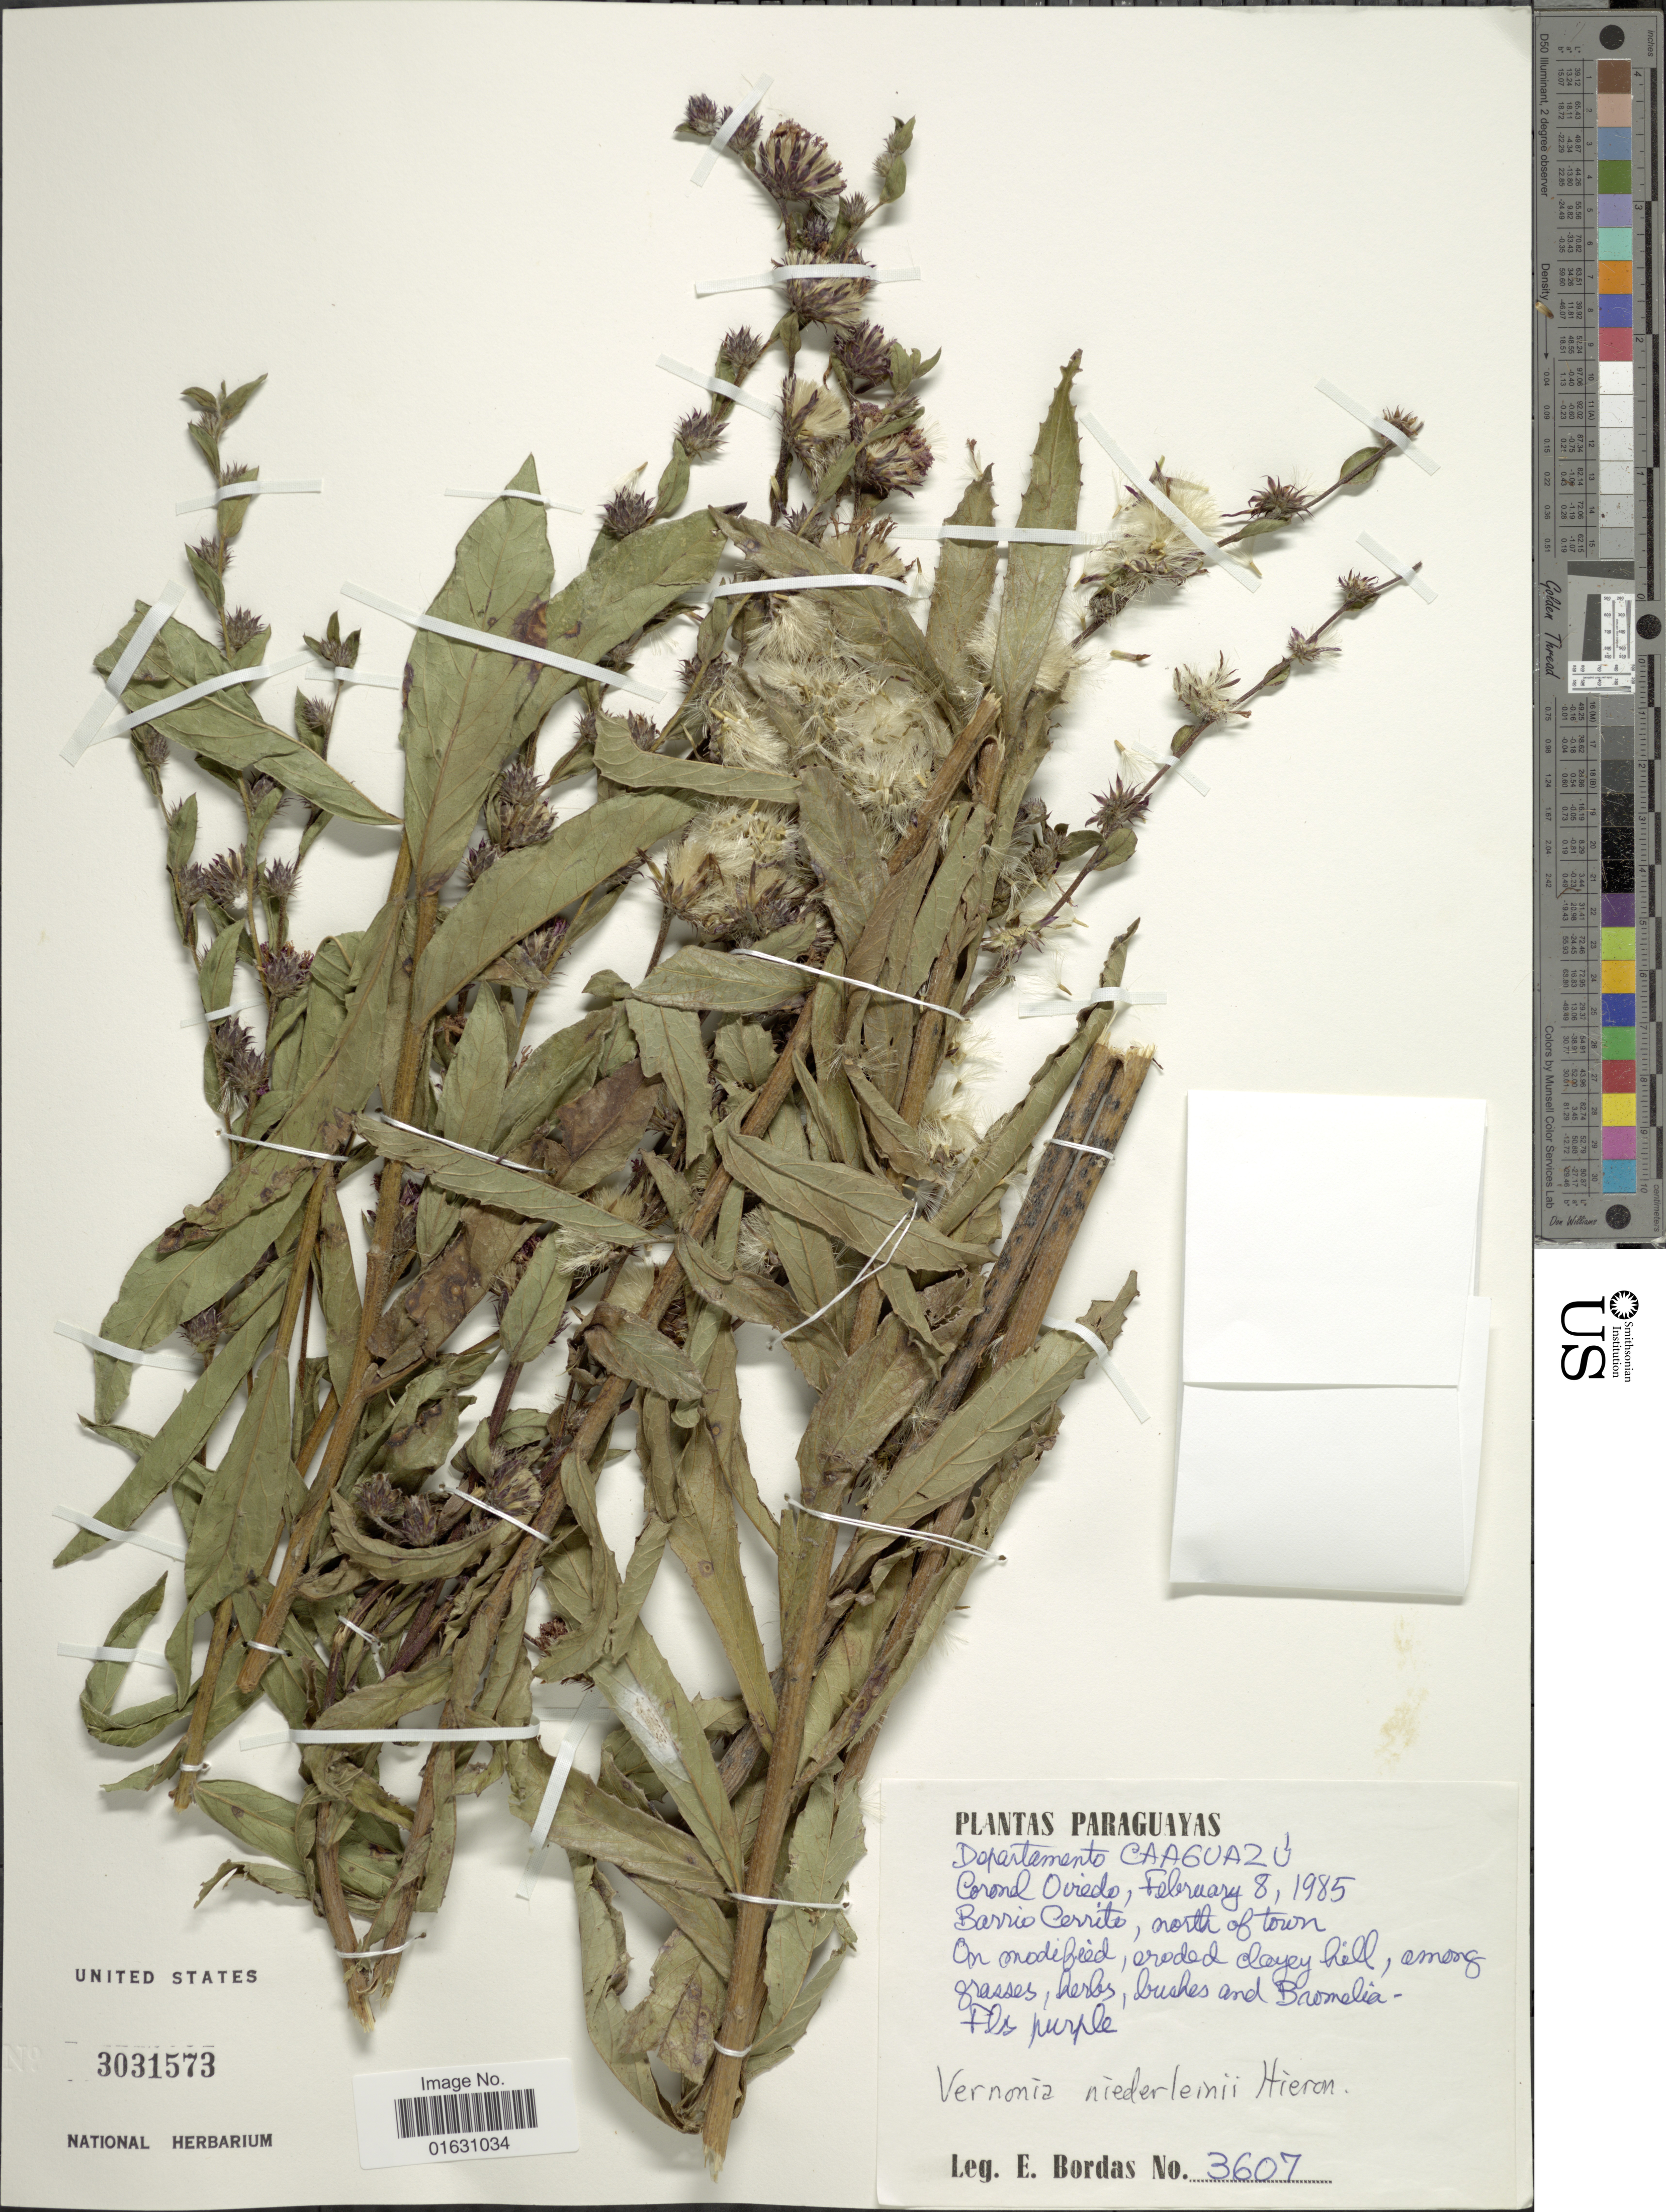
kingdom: Plantae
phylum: Tracheophyta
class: Magnoliopsida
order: Asterales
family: Asteraceae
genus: Lessingianthus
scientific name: Lessingianthus niederleinii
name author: (Hieron.) H. Rob.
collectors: E. Bordas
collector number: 3607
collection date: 1985-02-08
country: Paraguay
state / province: Caaguazu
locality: Departamento Caaguazú. Coronel Oviedo. Barrio Cerrito, north of town.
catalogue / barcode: US 3031573